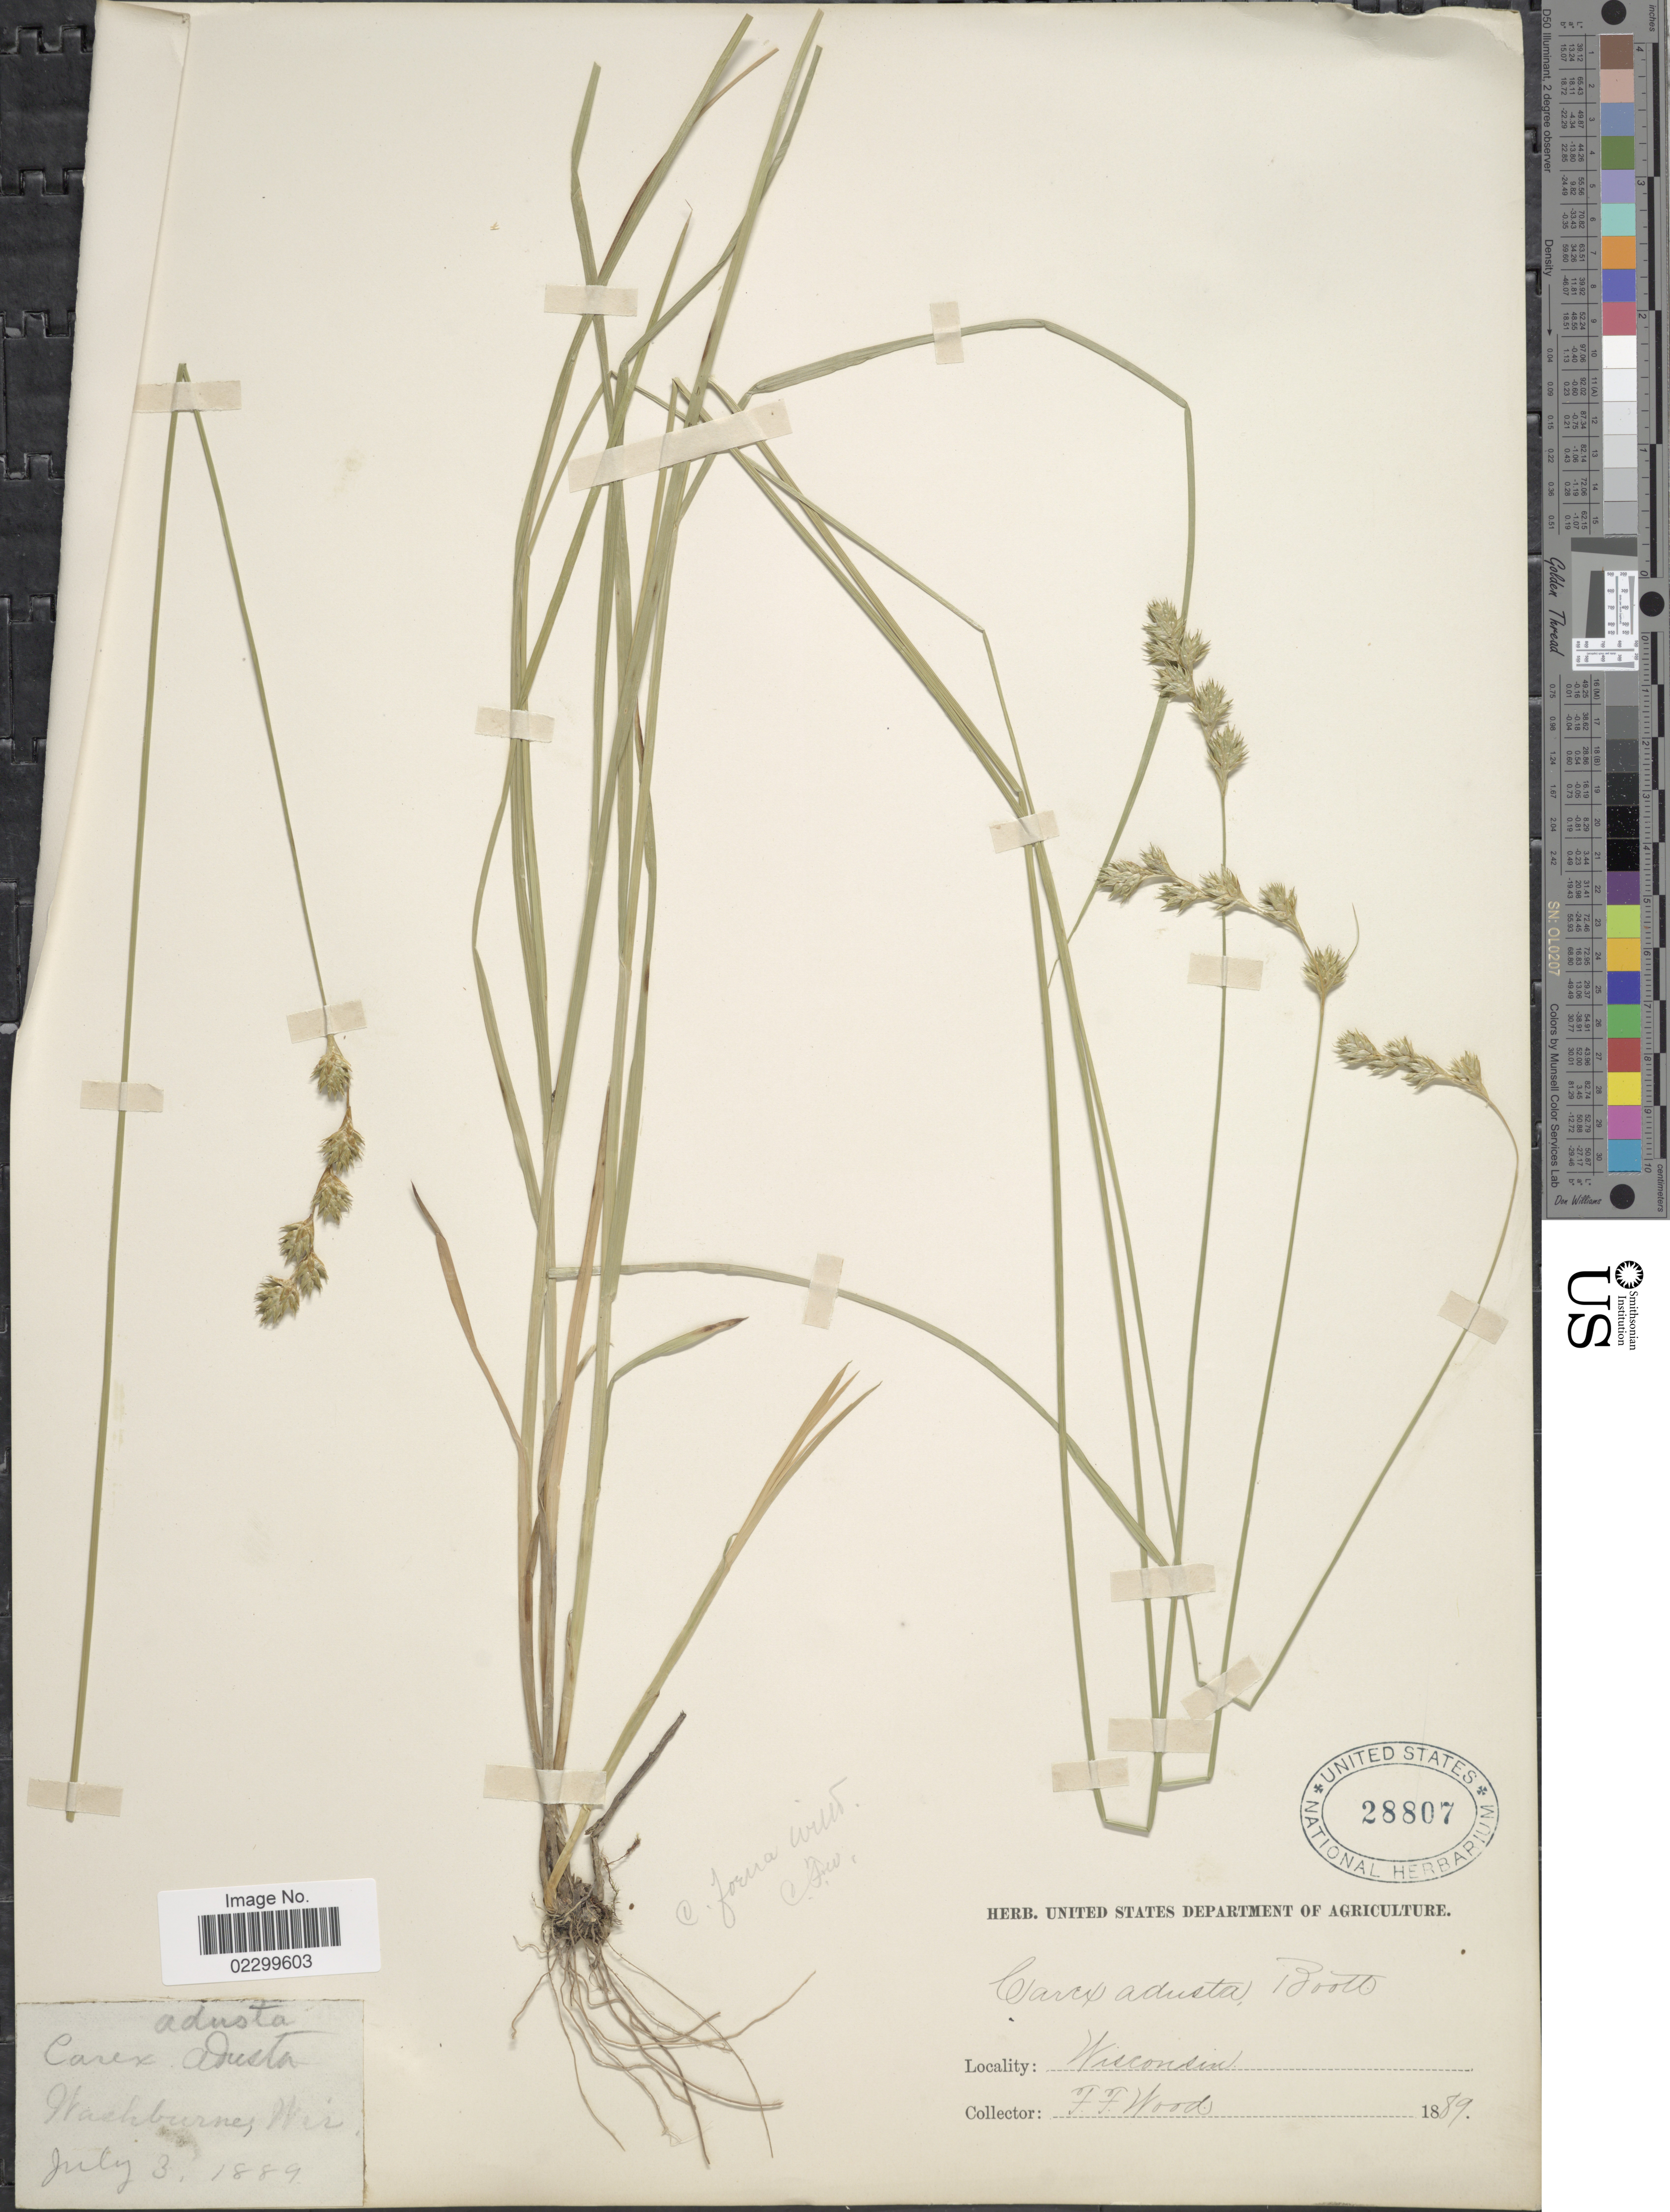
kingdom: Plantae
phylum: Tracheophyta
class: Liliopsida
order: Poales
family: Cyperaceae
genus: Carex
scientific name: Carex foenea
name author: Willd.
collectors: F. Wood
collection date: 1889-07-03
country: United States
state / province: Wisconsin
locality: Washburne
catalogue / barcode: US 28807